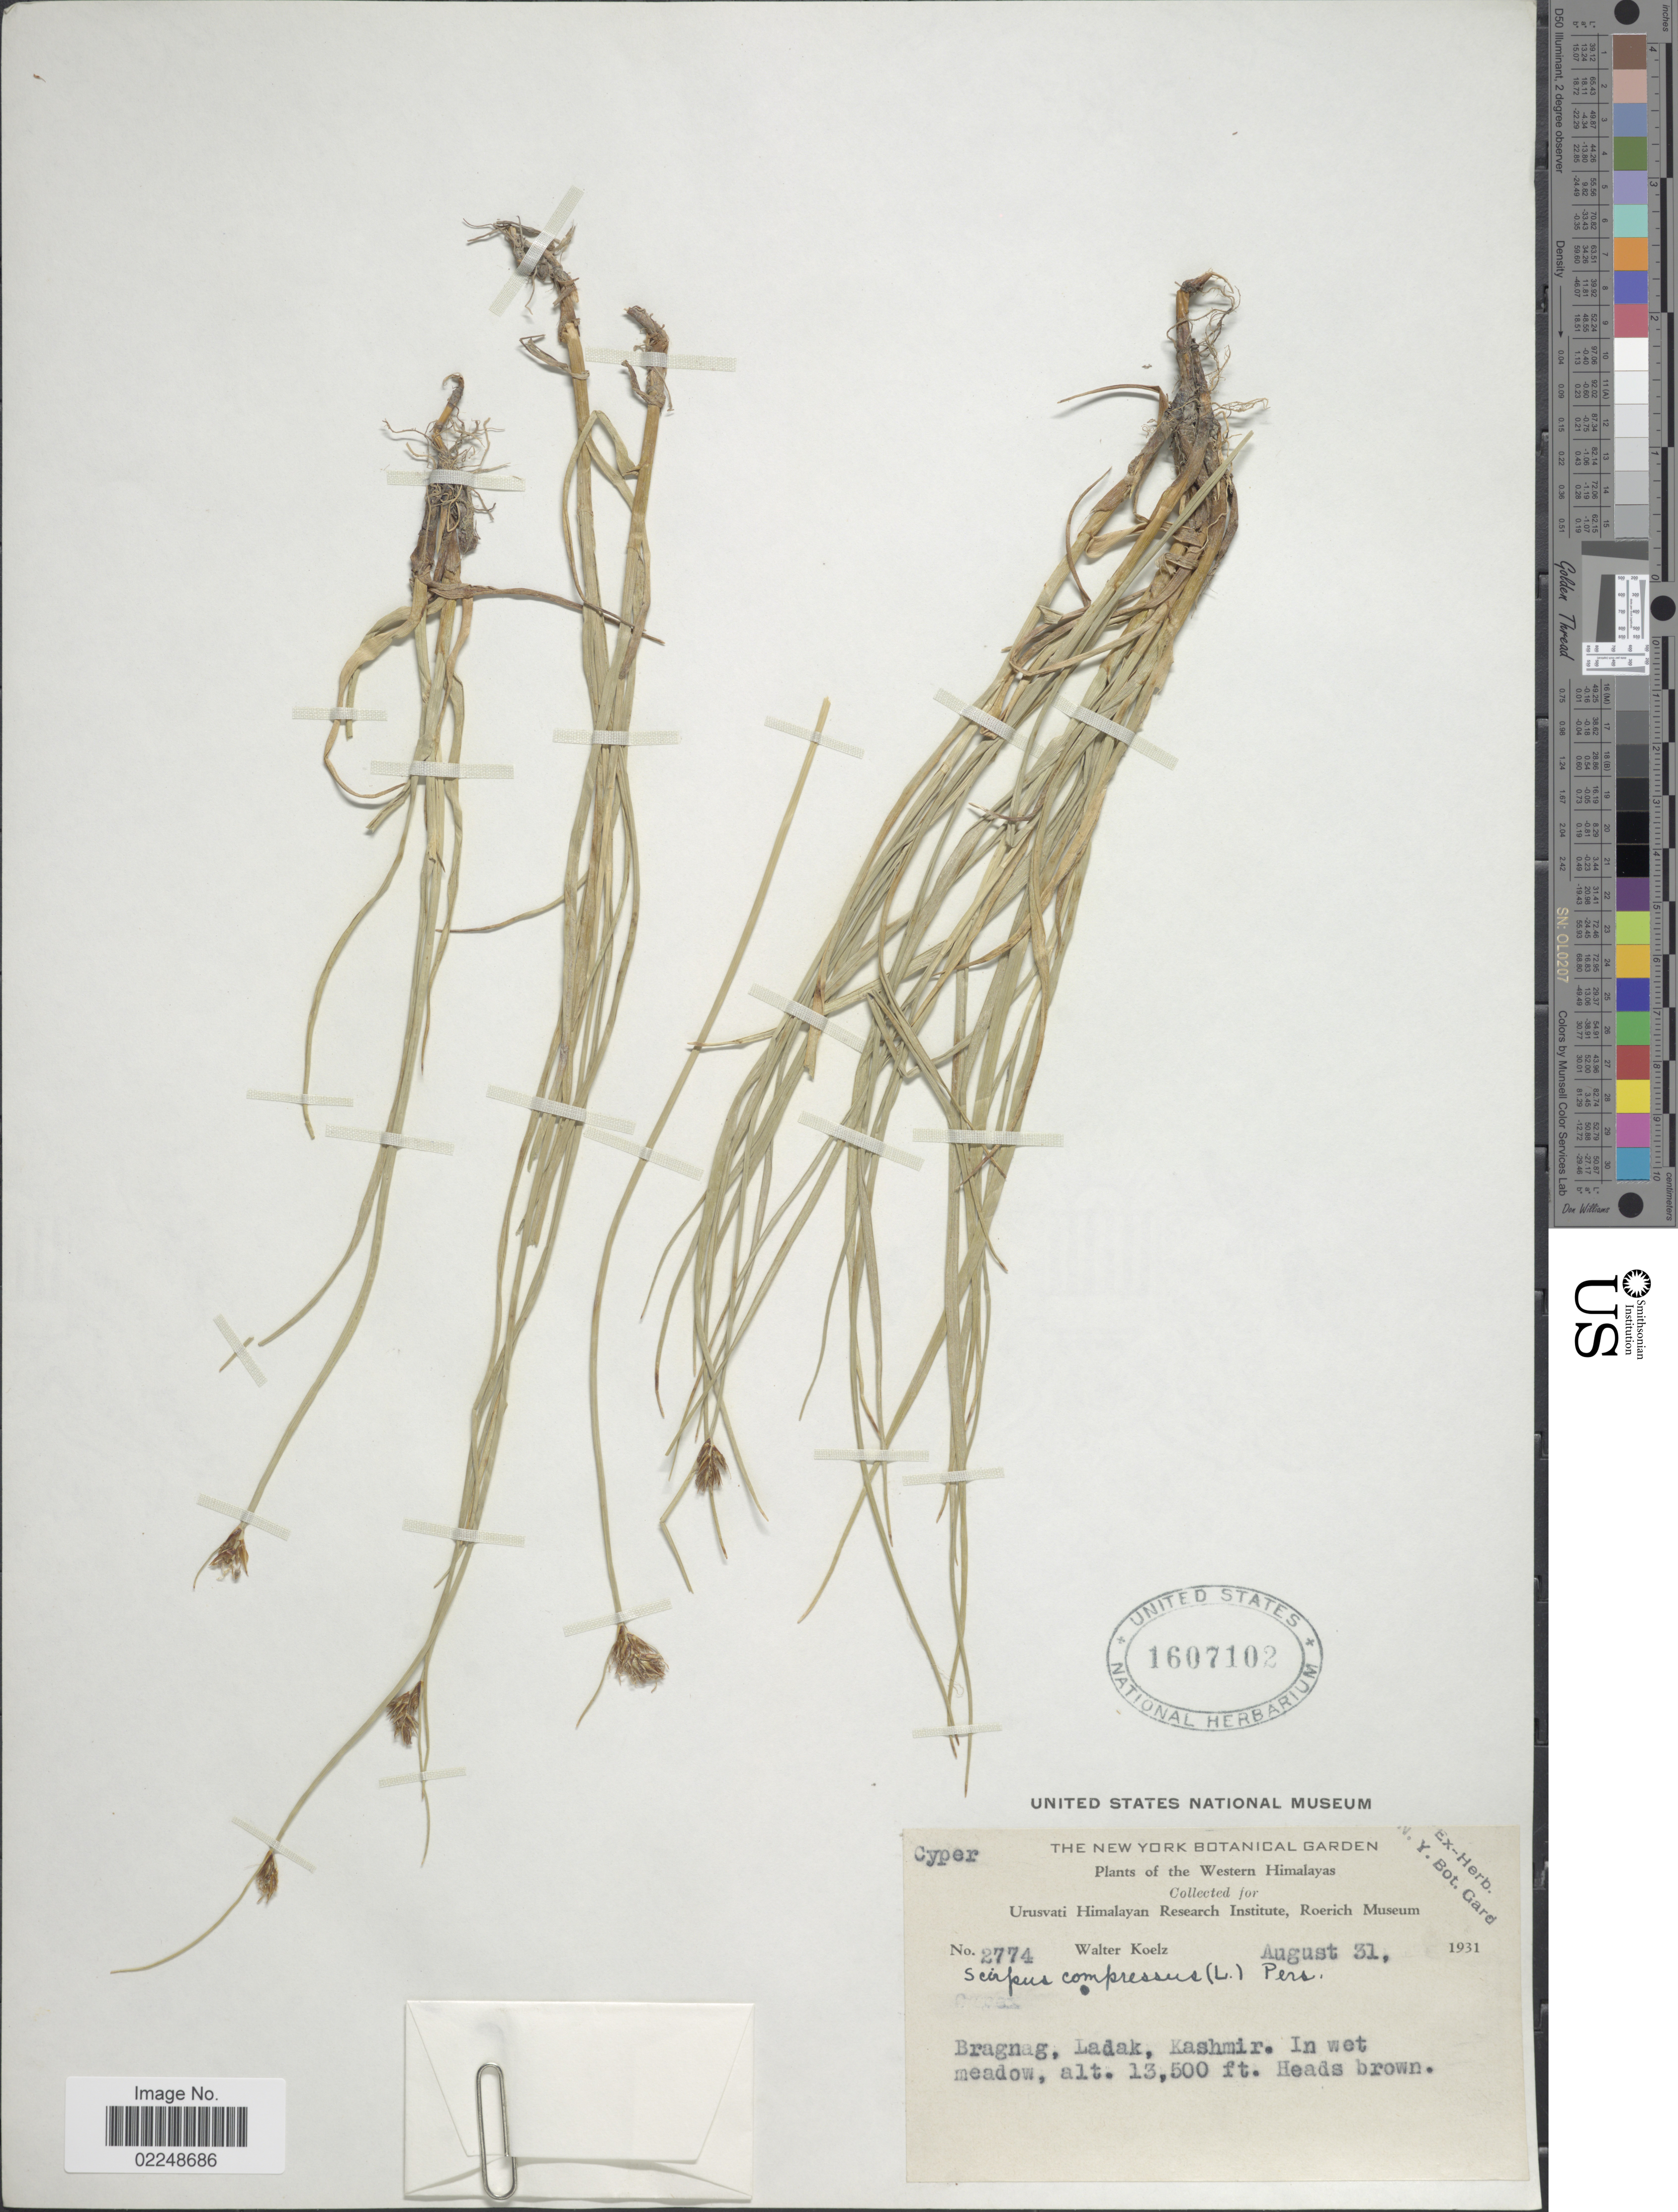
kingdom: Plantae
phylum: Tracheophyta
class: Liliopsida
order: Poales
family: Cyperaceae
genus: Blysmus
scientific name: Blysmus compressus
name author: (L.) Panzer ex Link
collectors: W. N. Koelz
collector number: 2774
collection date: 1931-08-31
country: India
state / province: Ladakh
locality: Western Himalayas, Bragnag, Ladak, Kashmir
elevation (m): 4115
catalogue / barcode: US 1607102